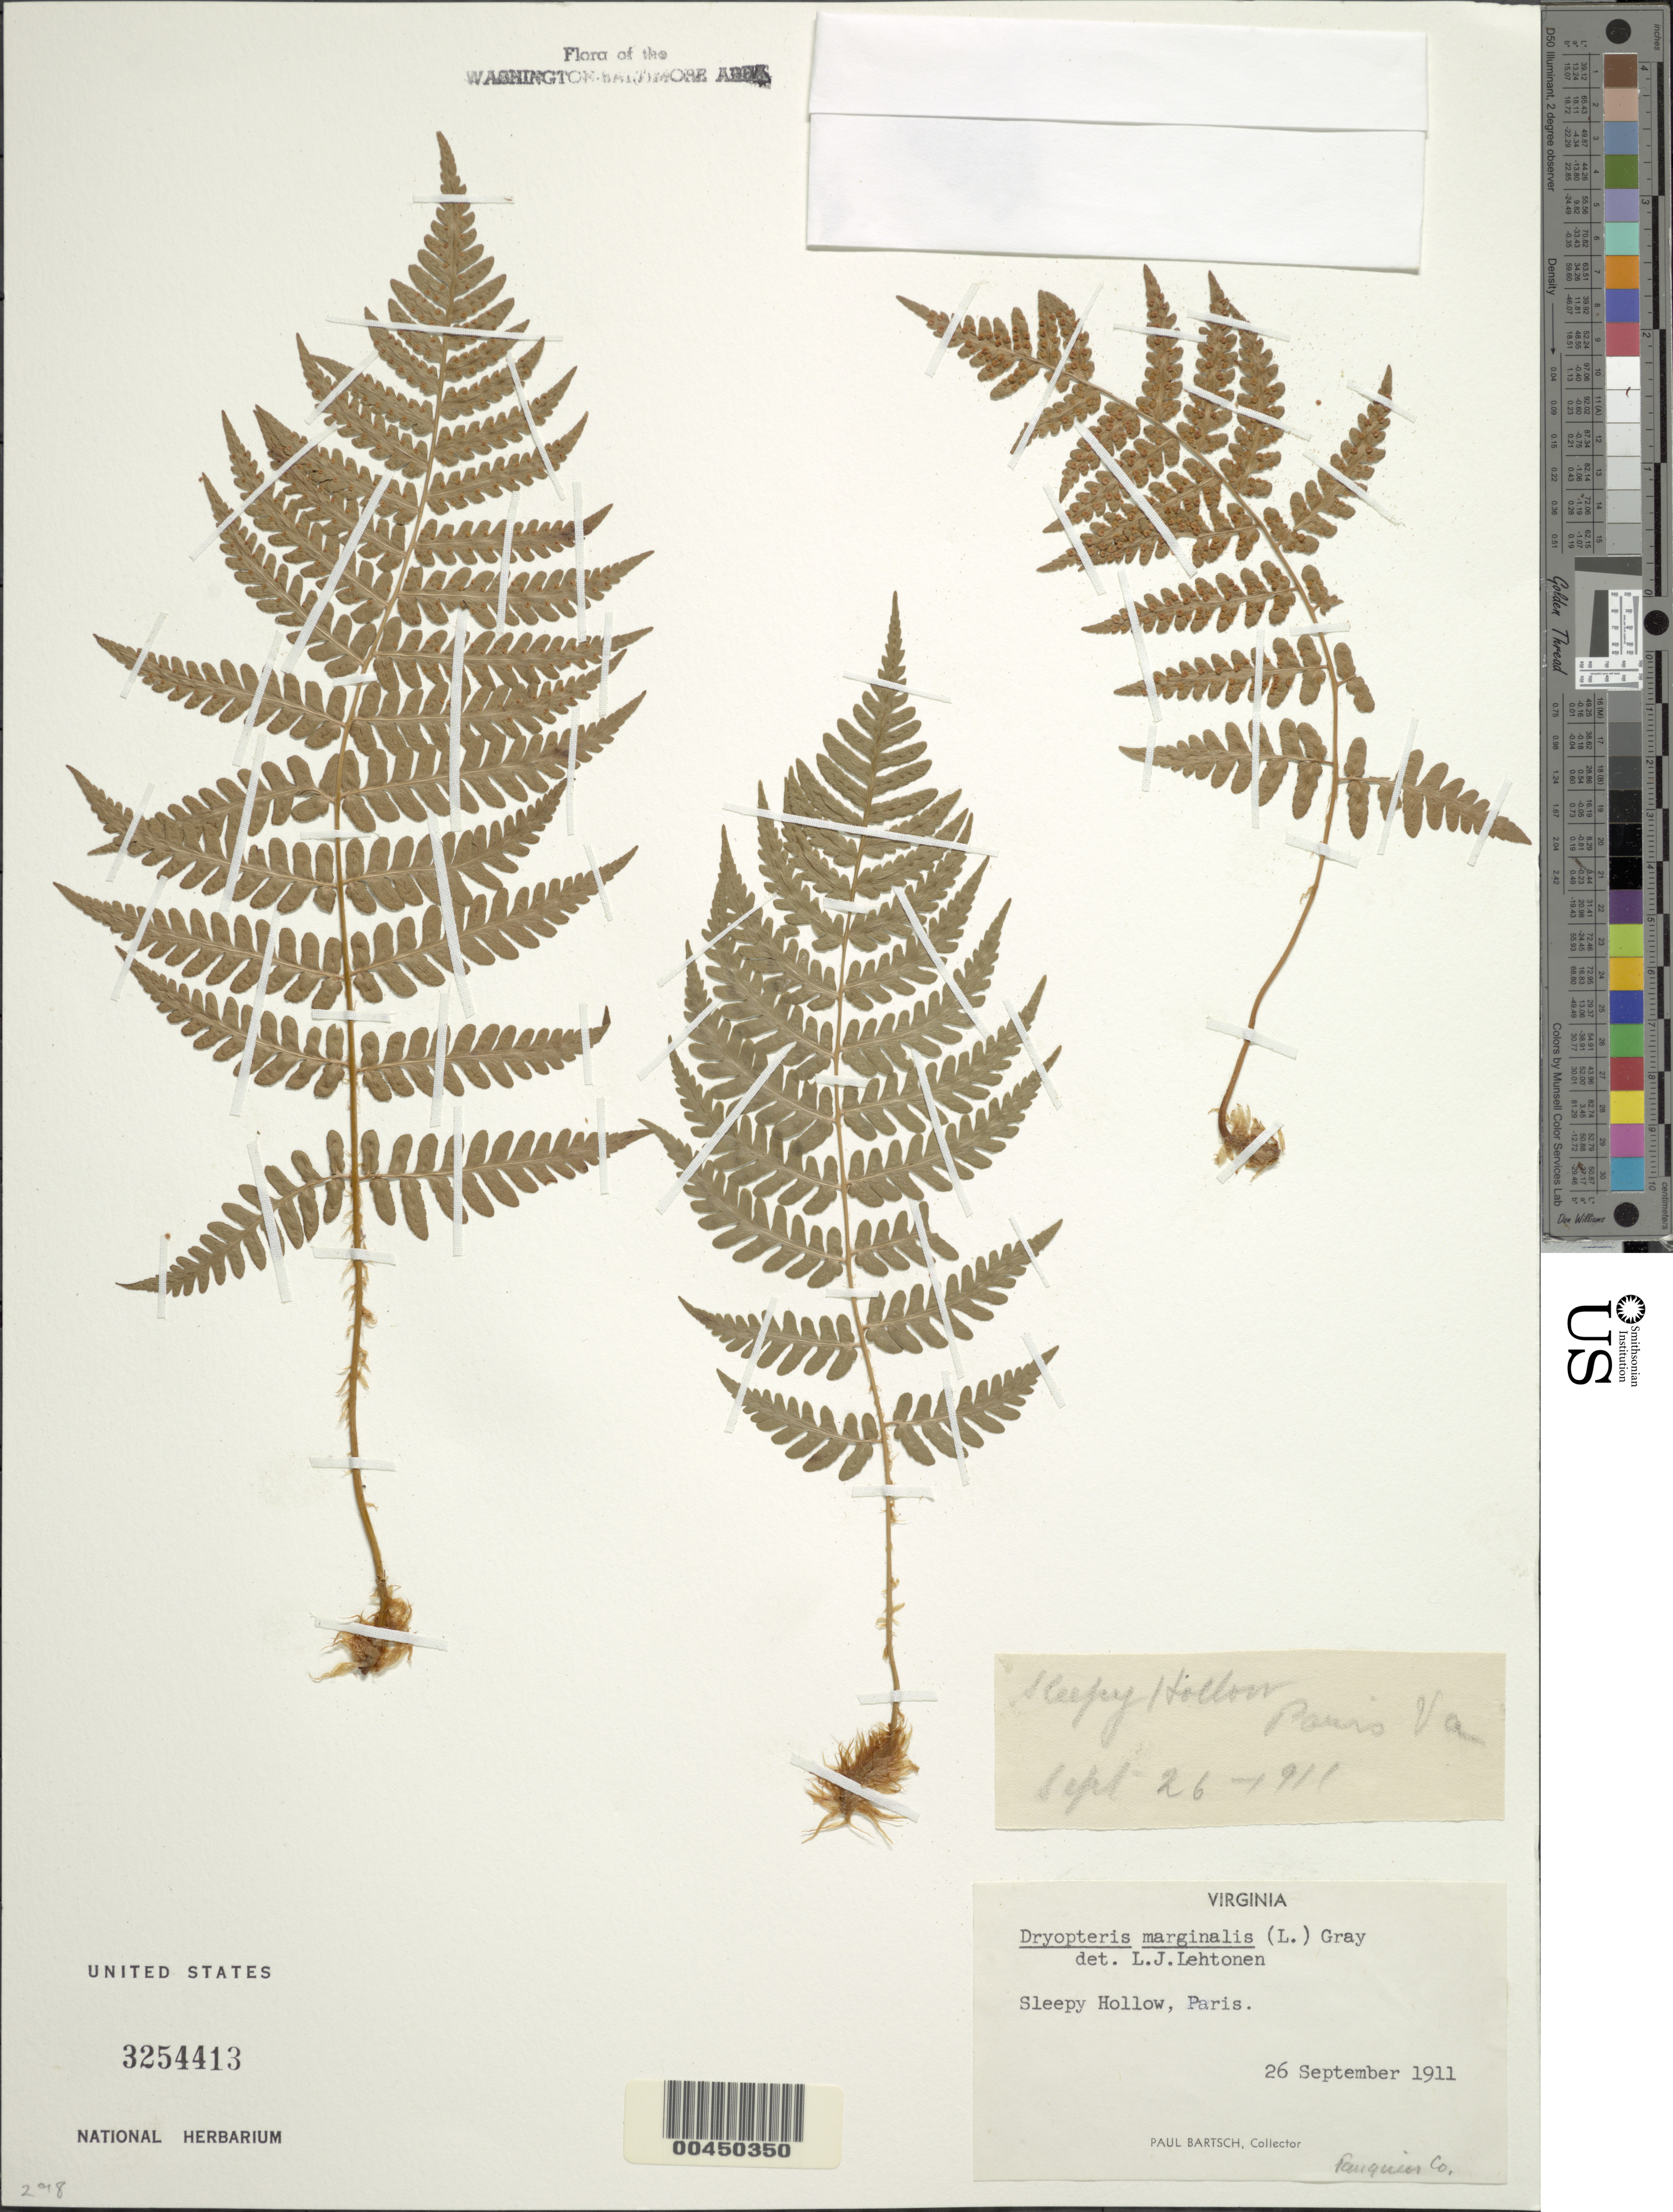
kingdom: Plantae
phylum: Tracheophyta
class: Polypodiopsida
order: Polypodiales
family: Dryopteridaceae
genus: Dryopteris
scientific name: Dryopteris marginalis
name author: (L.) A. Gray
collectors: P. Bartsch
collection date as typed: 26 Sep 1911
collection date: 1911-09-26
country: United States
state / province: Virginia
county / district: Fairfax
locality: Sleepy Hollow, Paris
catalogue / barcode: US 3254413